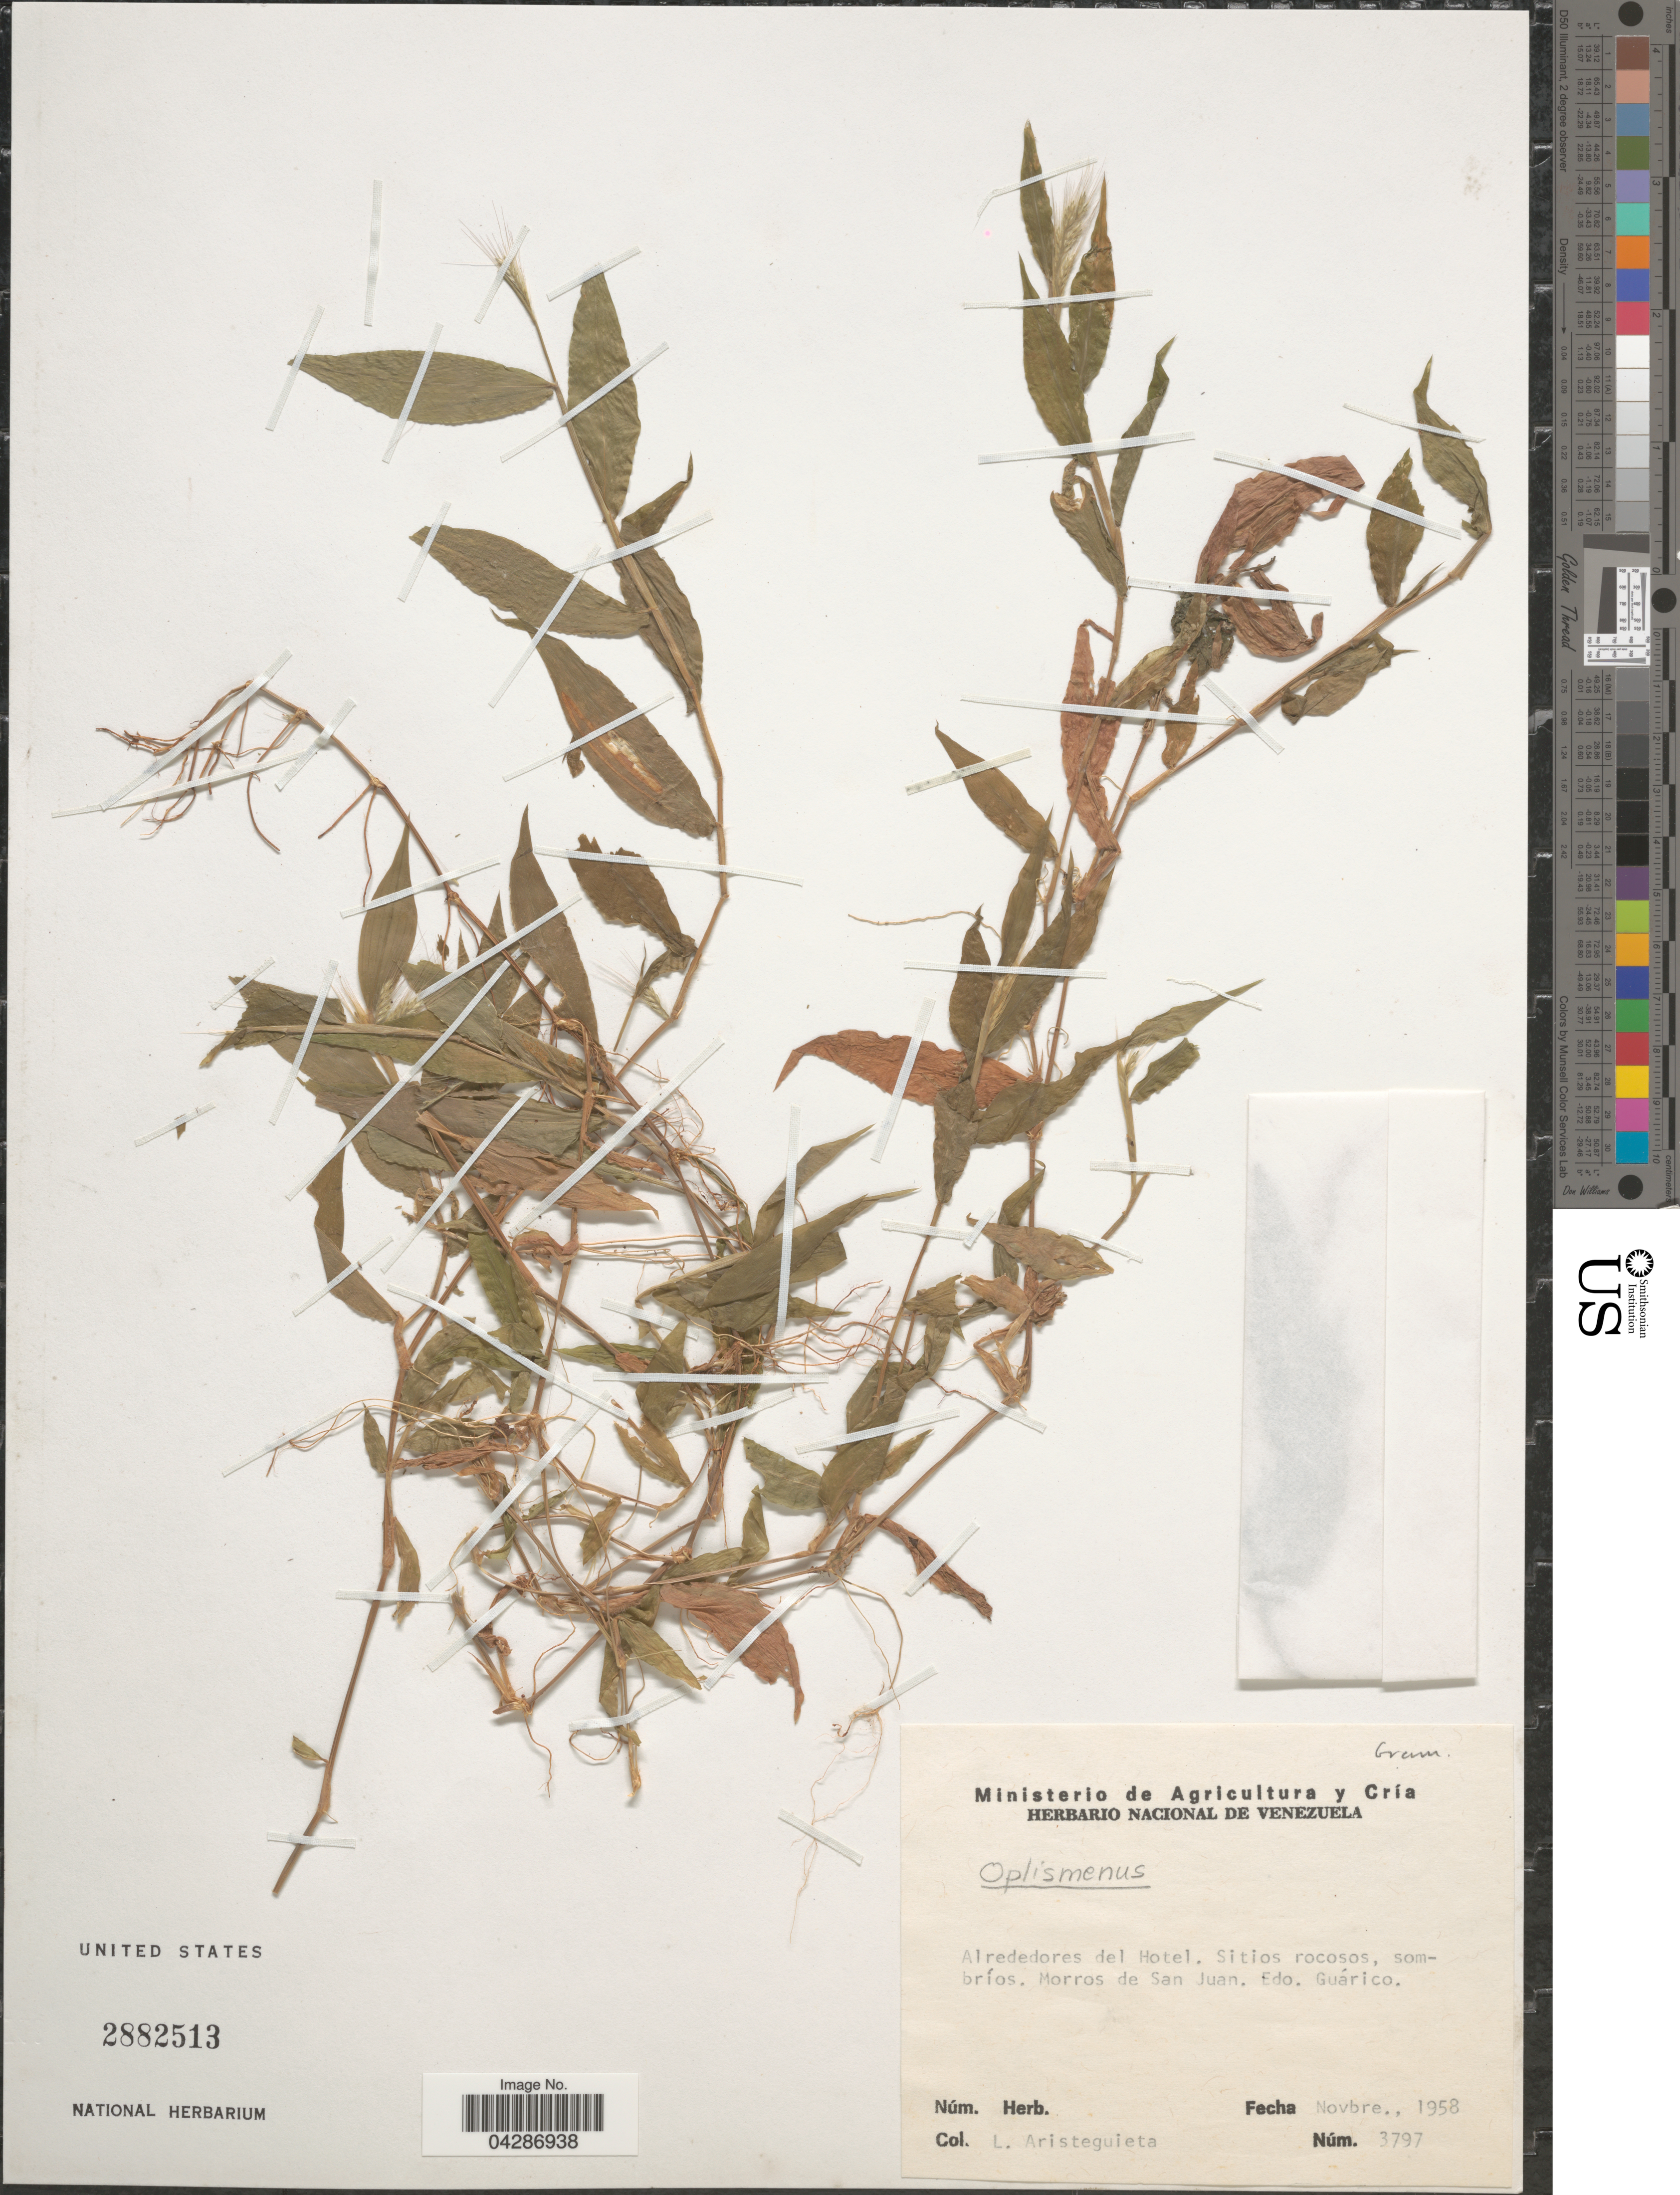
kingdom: Plantae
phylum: Tracheophyta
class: Liliopsida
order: Poales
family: Poaceae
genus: Oplismenus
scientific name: Oplismenus sp.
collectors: L. Aristeguieta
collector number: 3797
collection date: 1958-11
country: Venezuela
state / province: Guarico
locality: Alrededores del Hotel. Sitios rocosos, sombríos. Morros de San Juan. Edo. Guárico.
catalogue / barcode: US 2882513